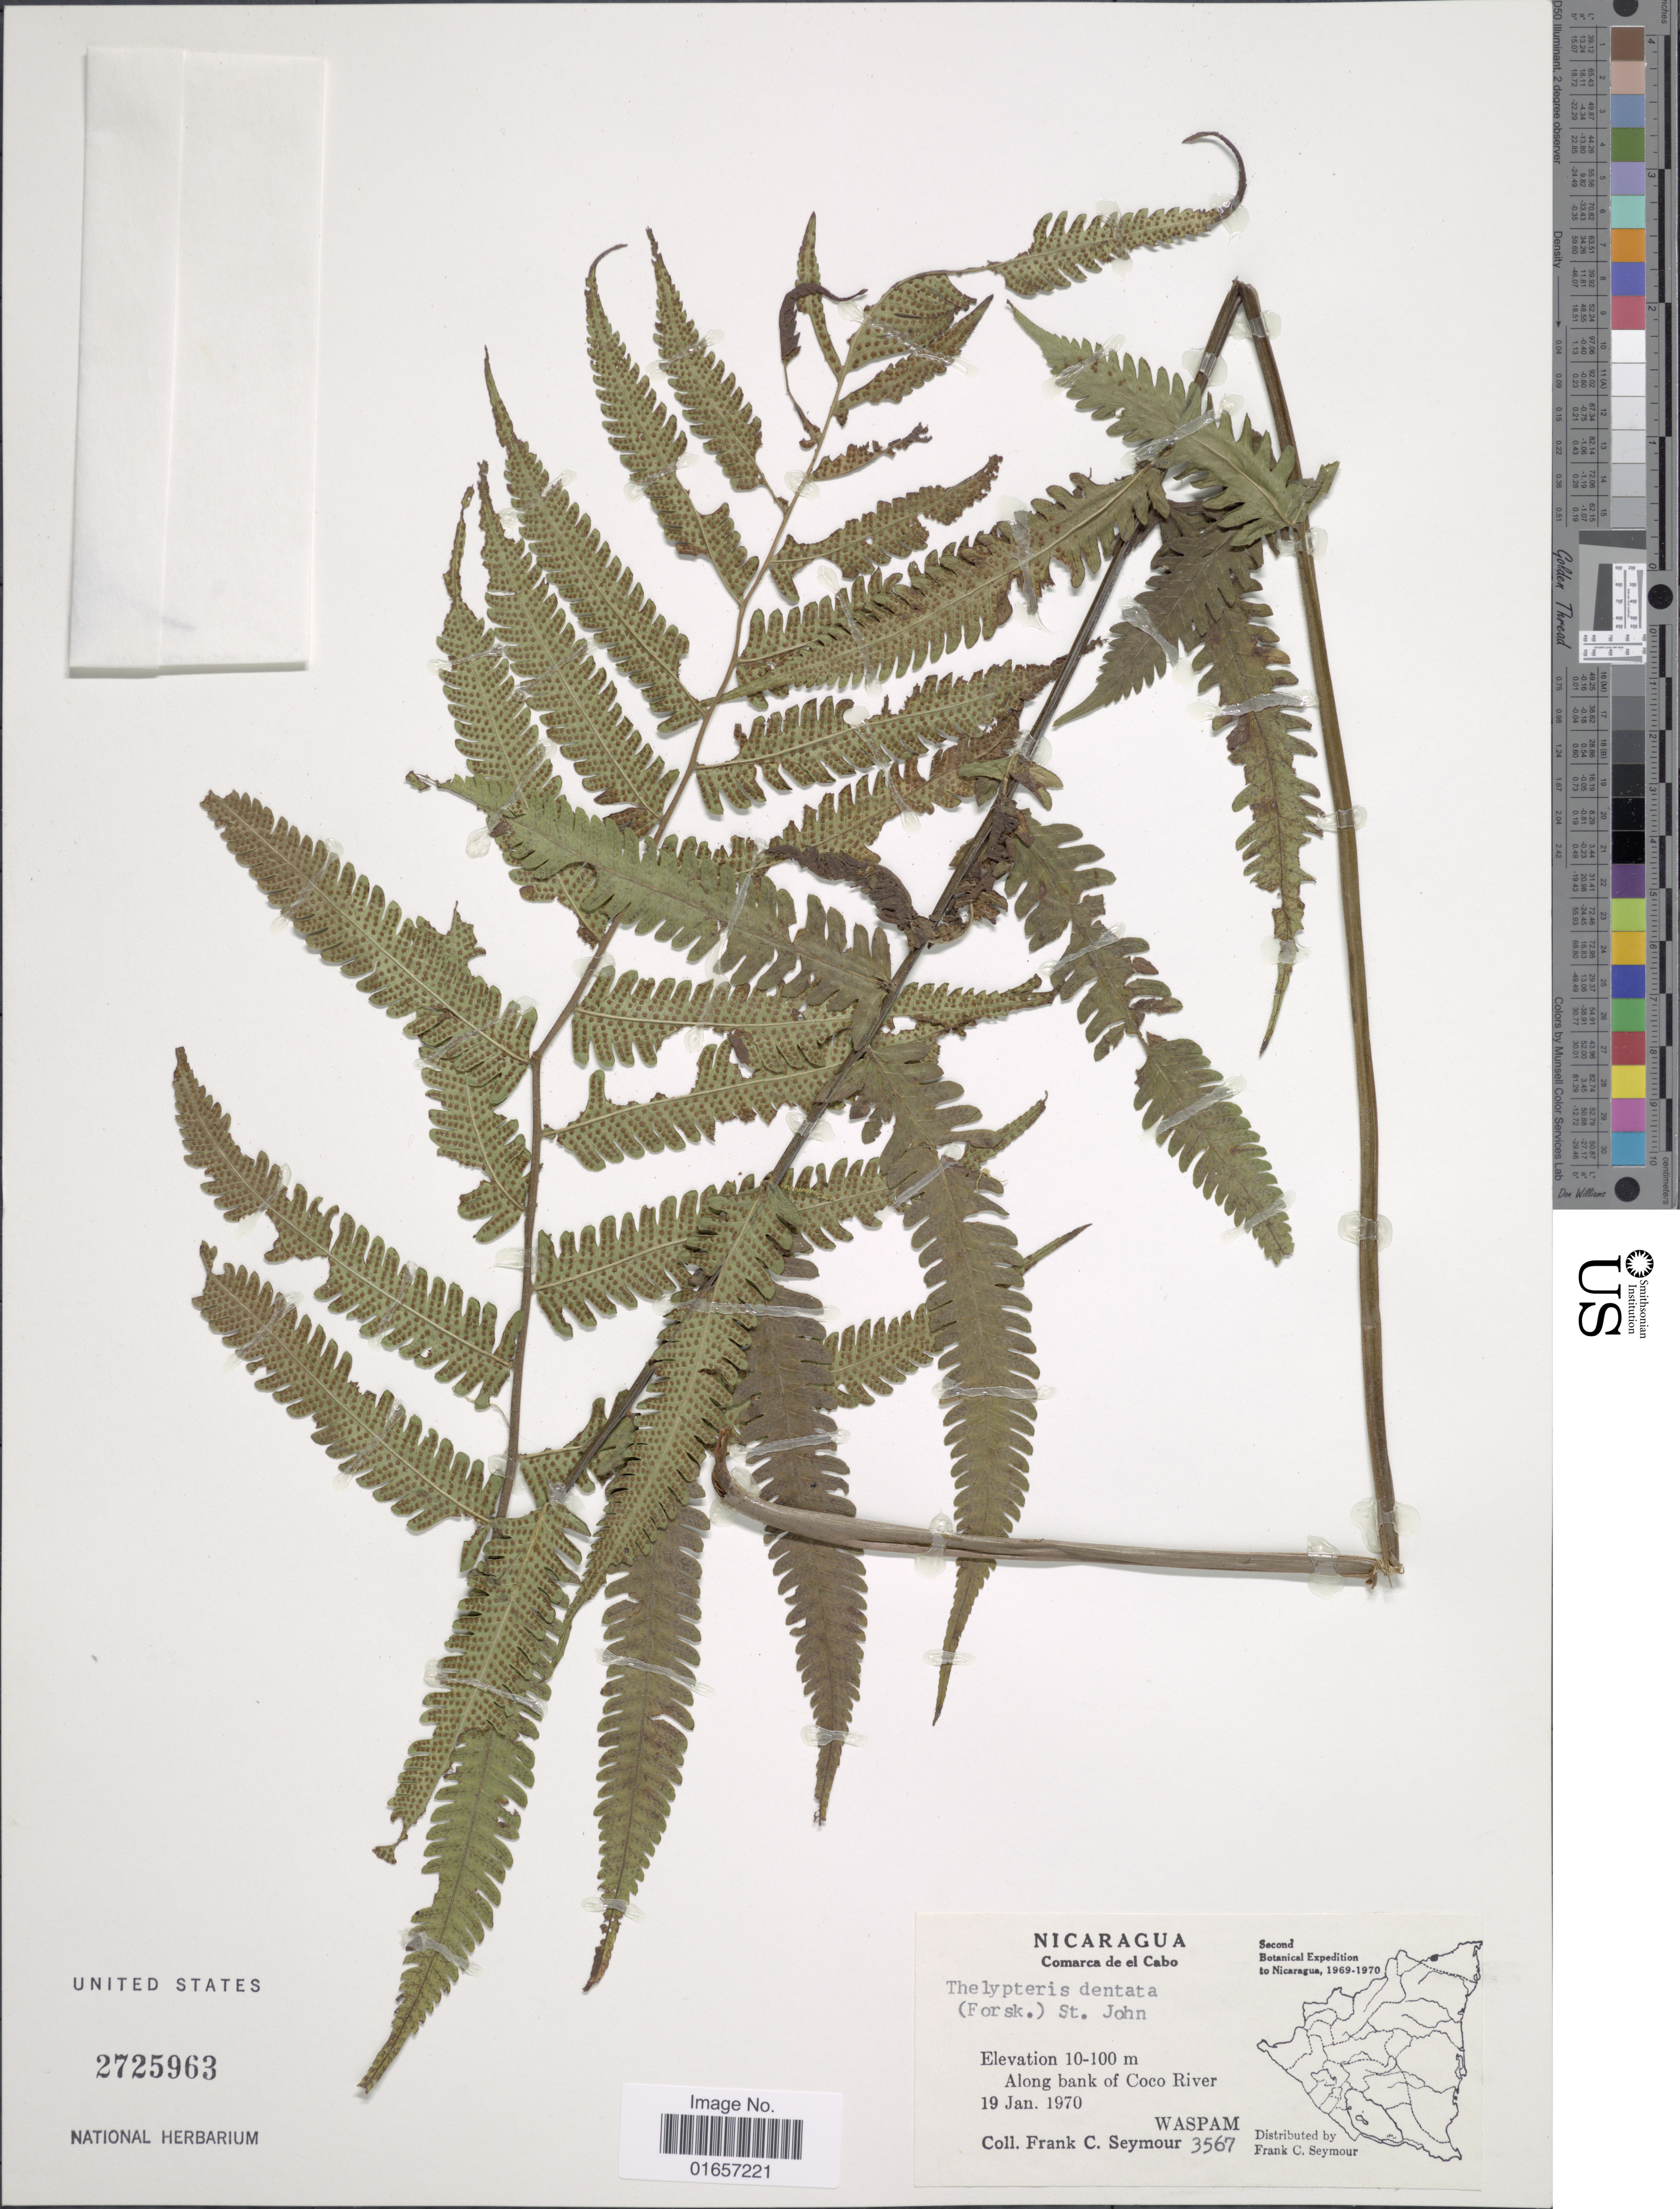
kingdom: Plantae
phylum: Tracheophyta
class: Polypodiopsida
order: Polypodiales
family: Thelypteridaceae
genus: Christella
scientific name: Christella dentata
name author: (Forssk.) Brownsey & Jermy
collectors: F. C. Seymour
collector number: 3567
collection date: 1970-01-19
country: Nicaragua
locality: Comarca de el Cabo, along bank of Coco River, Waspam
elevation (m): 10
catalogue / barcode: US 2725963